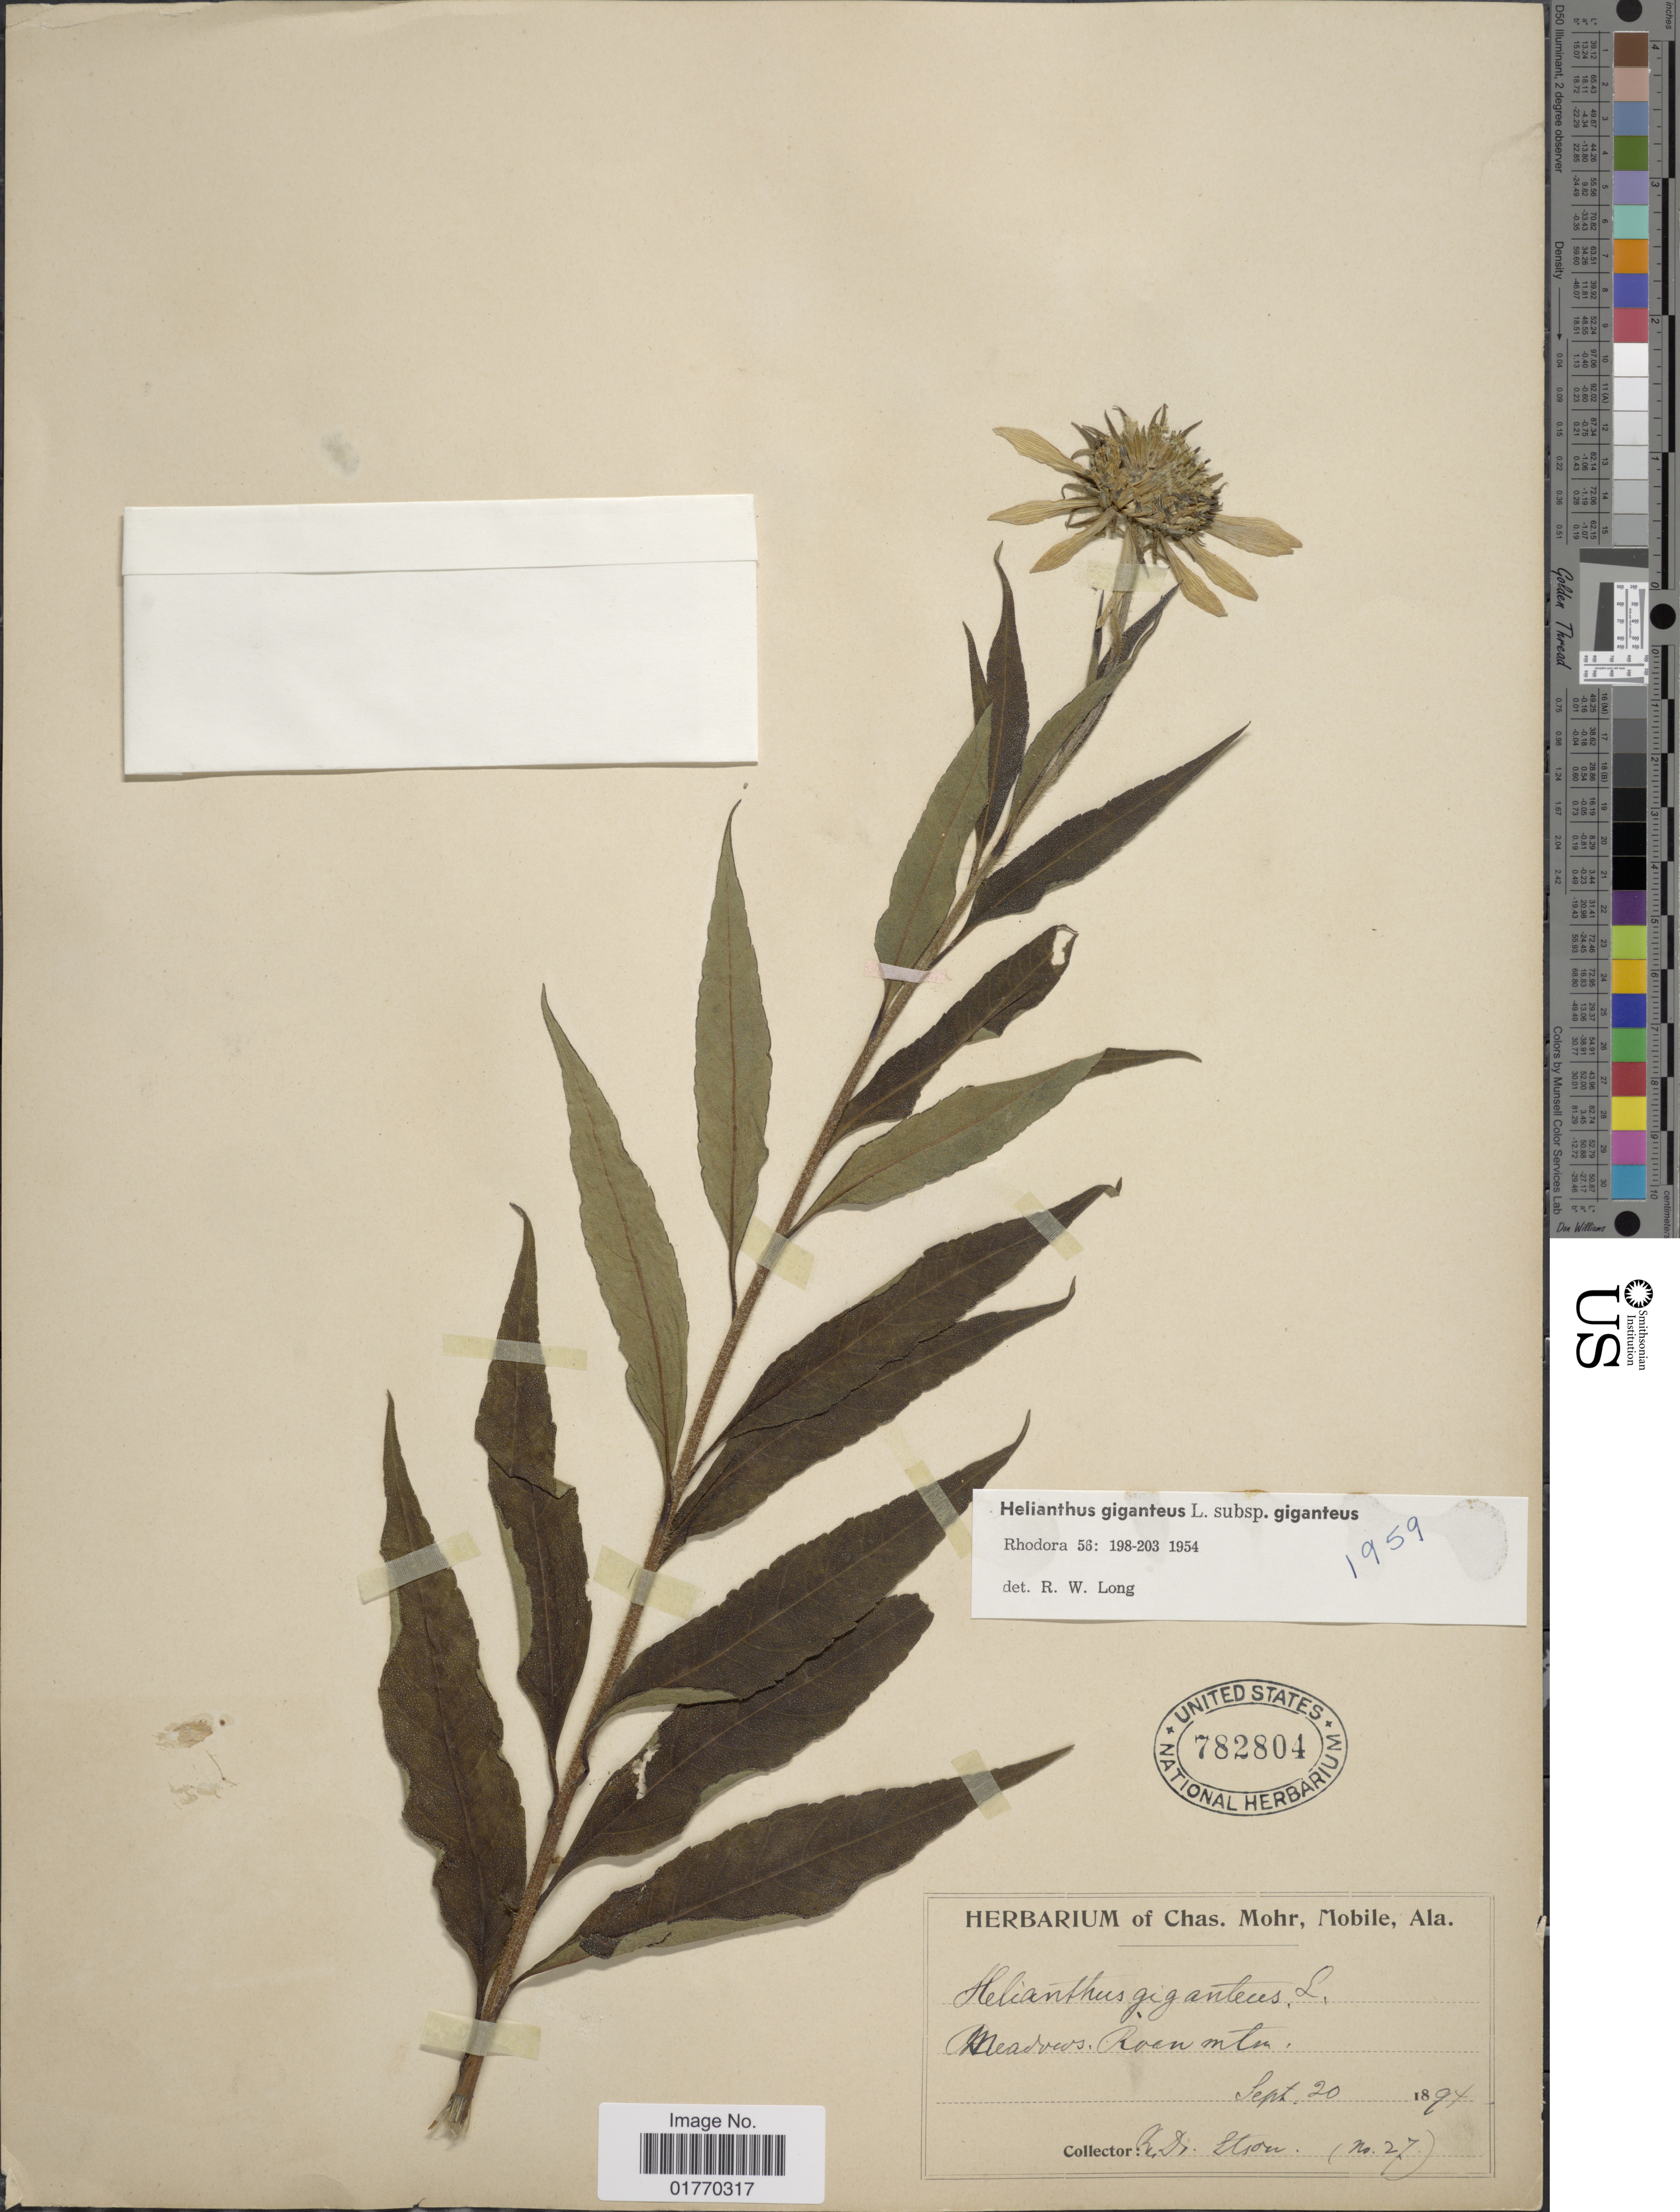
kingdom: Plantae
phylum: Tracheophyta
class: Magnoliopsida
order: Asterales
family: Asteraceae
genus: Helianthus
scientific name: Helianthus giganteus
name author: L.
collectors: -. Etson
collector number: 27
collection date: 1894-09-20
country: United States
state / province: North Carolina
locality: Meadows Roan Mtn.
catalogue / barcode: US 782804